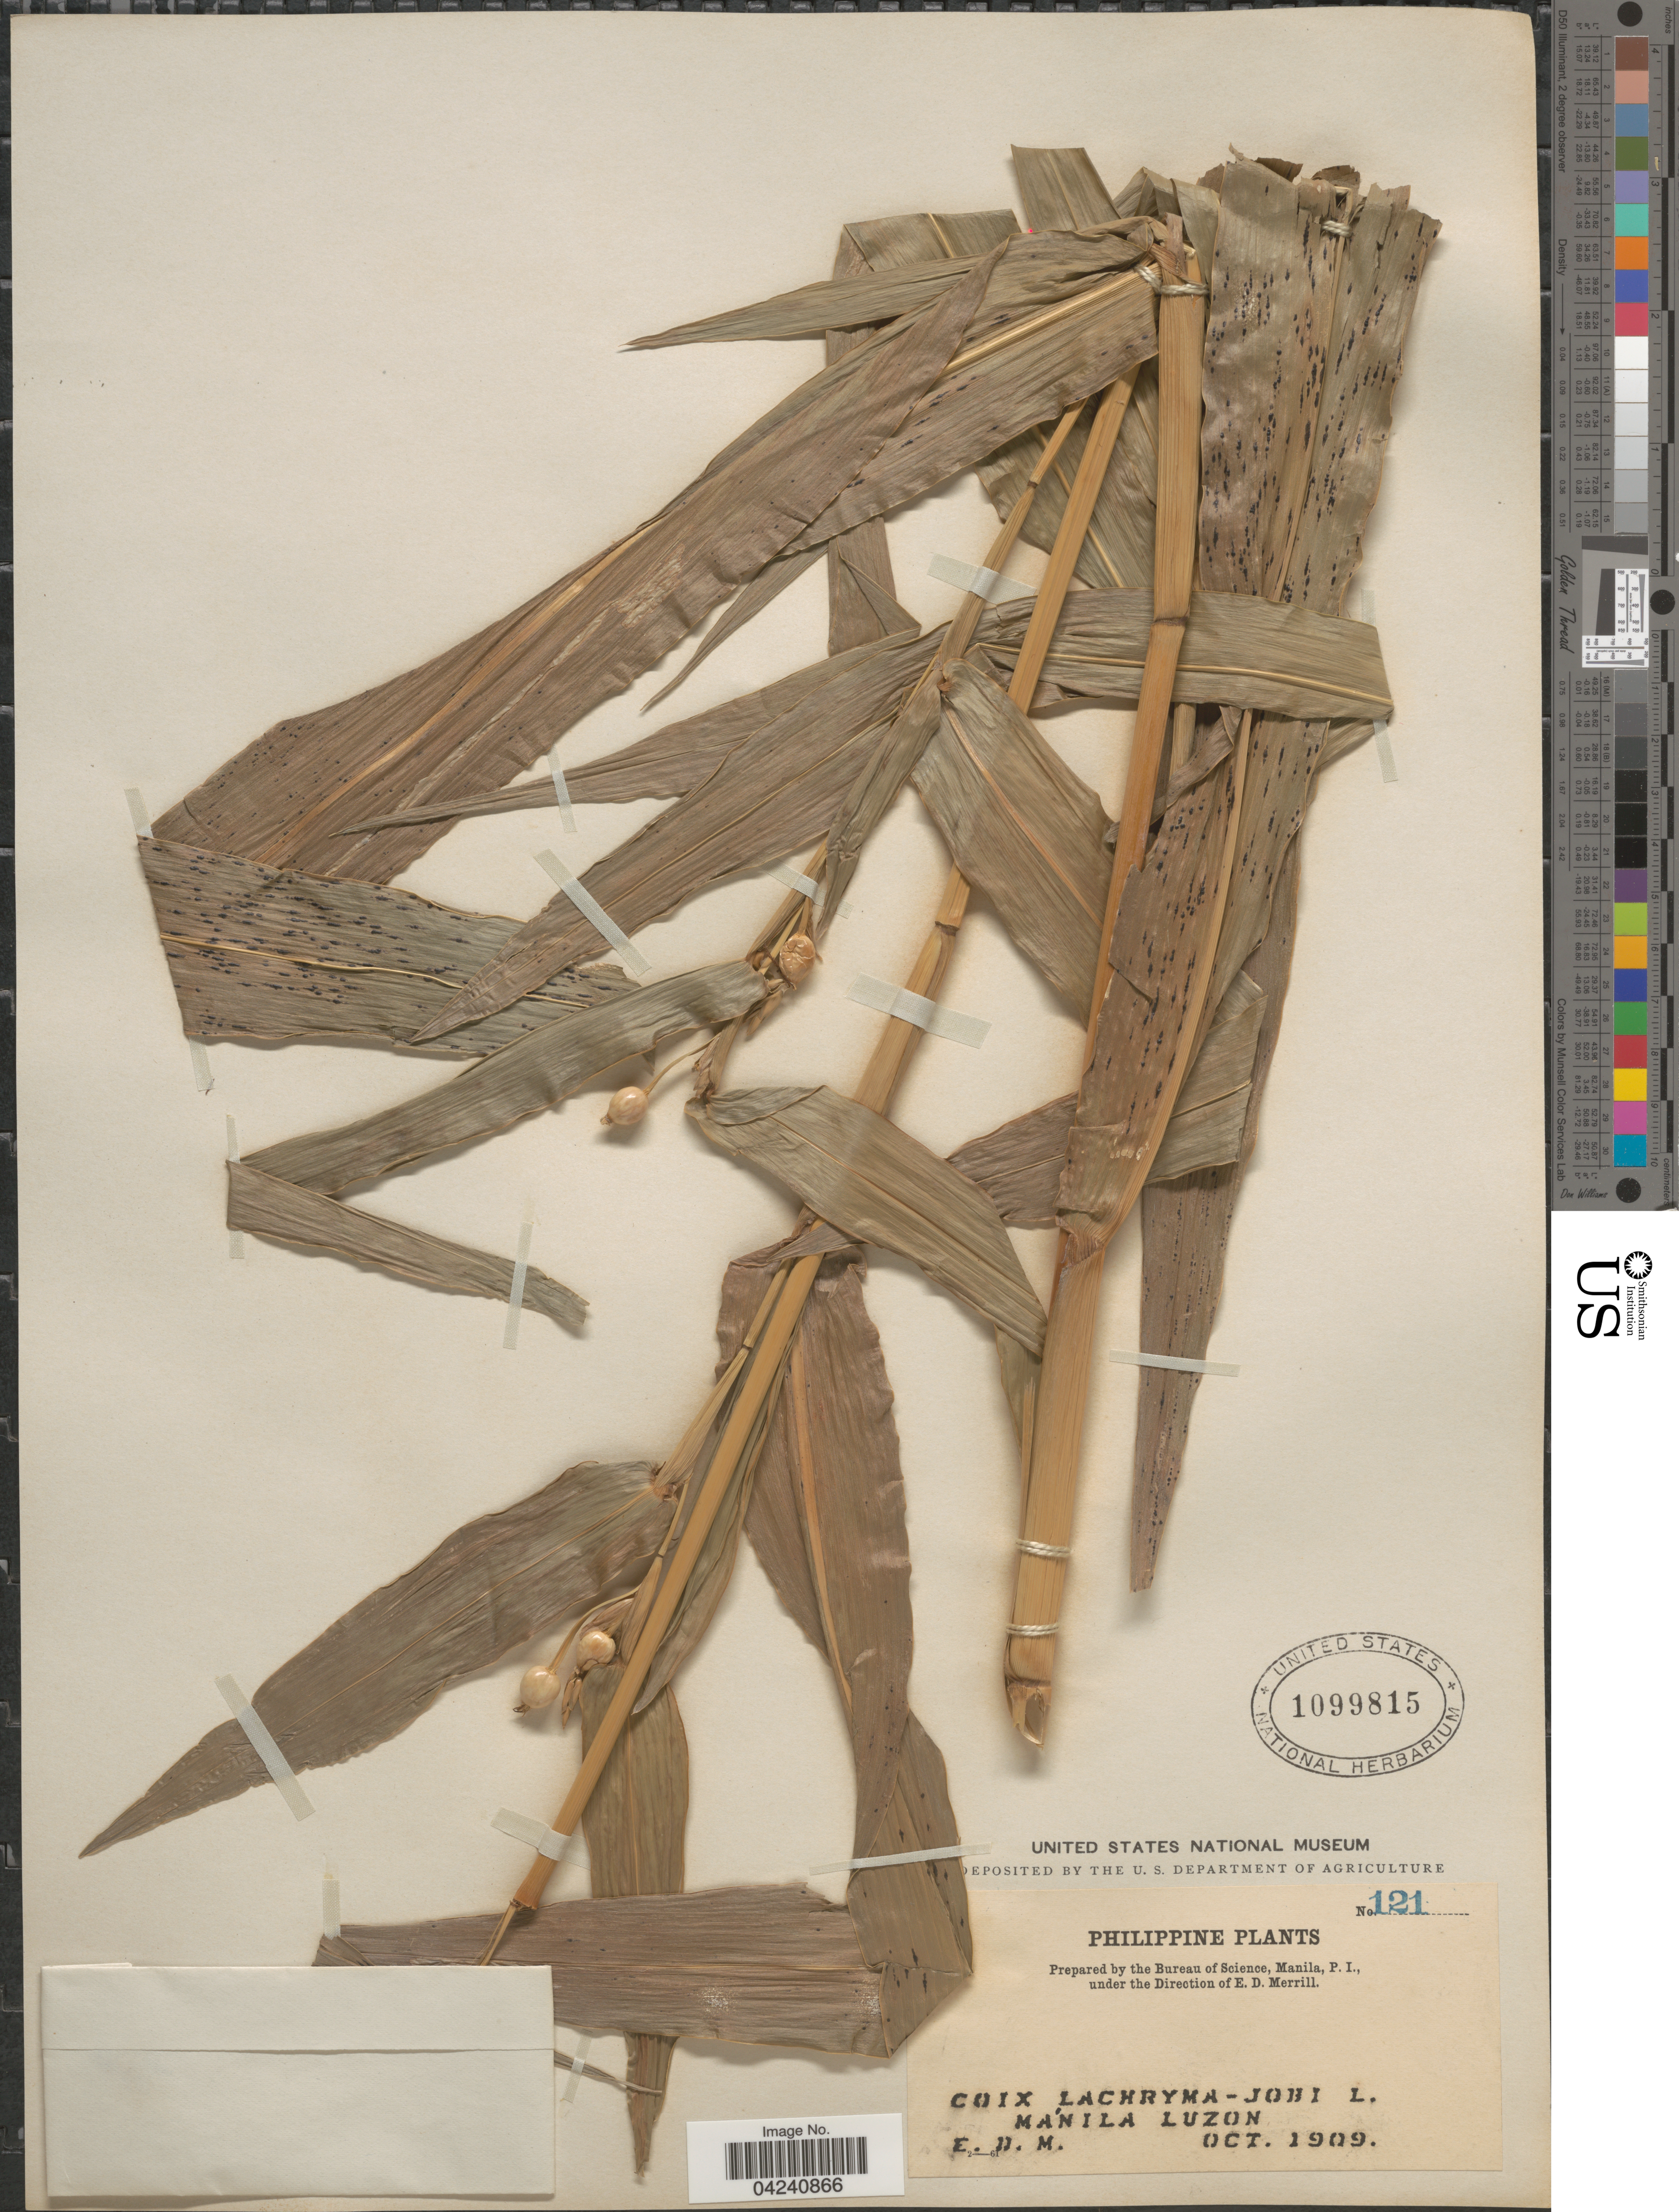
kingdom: Plantae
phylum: Tracheophyta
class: Liliopsida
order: Poales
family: Poaceae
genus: Coix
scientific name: Coix lacryma-jobi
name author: L.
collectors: E. D. Merrill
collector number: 121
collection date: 1909-10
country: Philippines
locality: Manila. Luzon.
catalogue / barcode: US 1099815